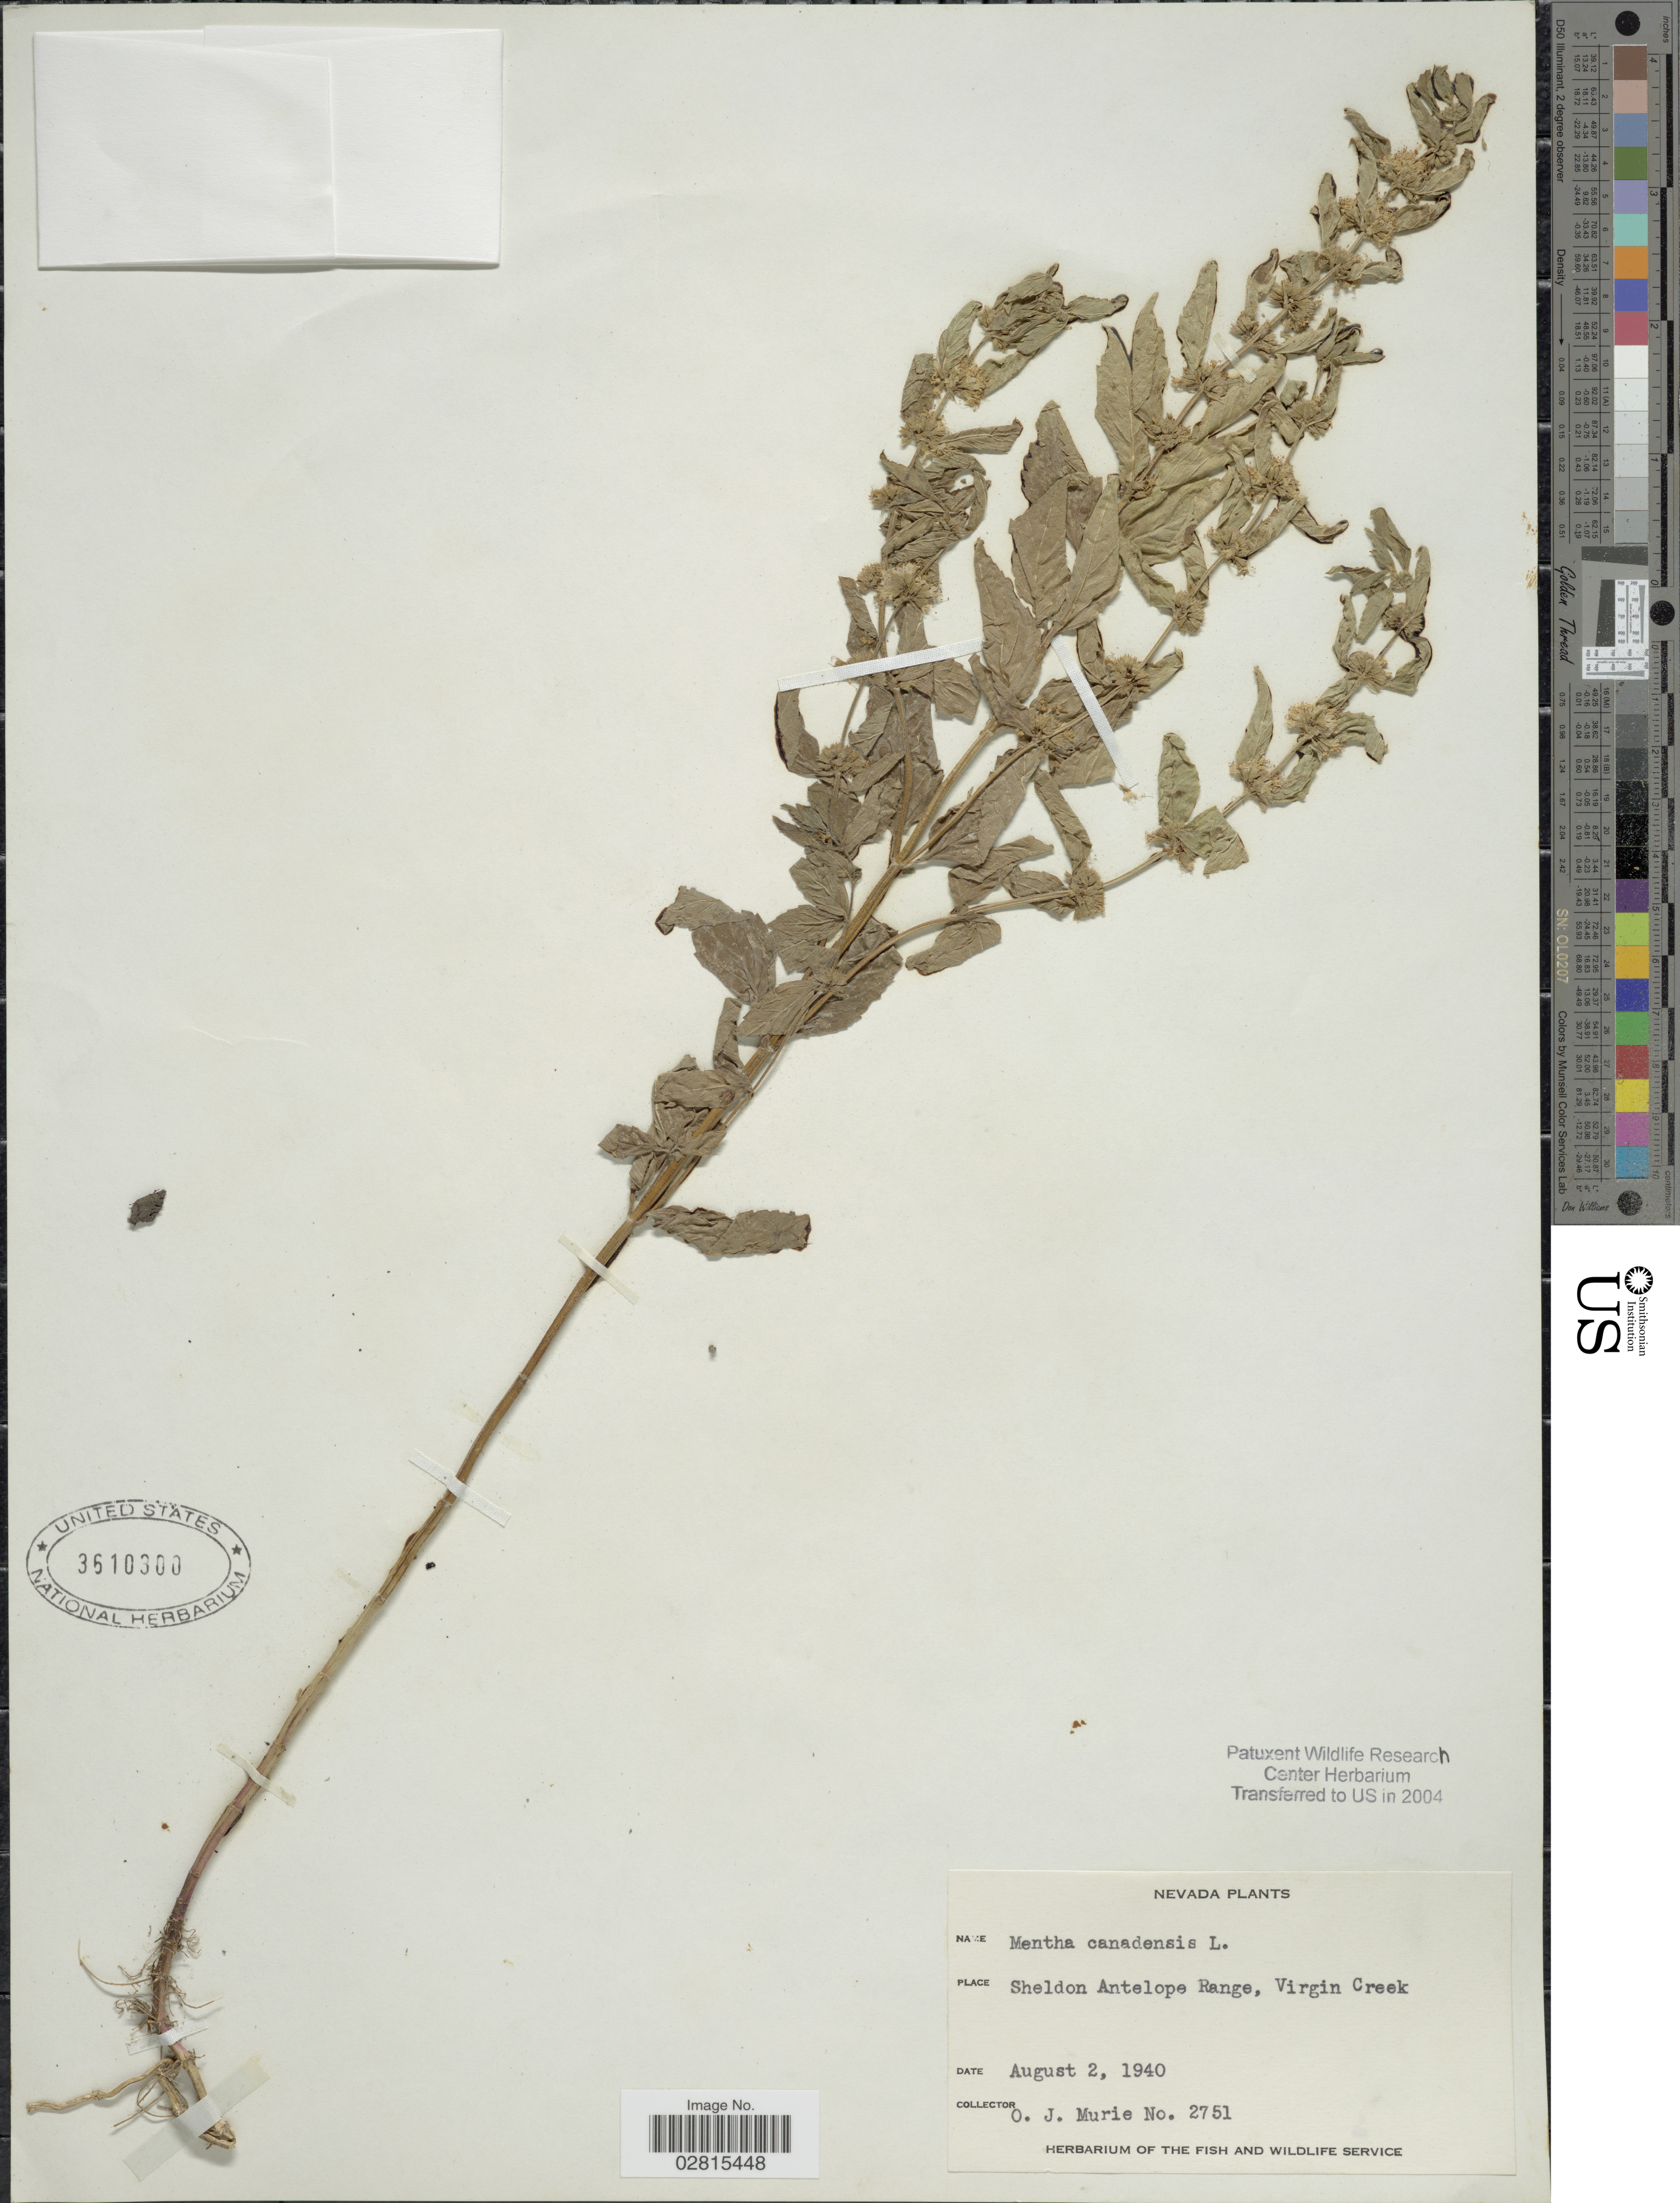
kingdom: Plantae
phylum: Tracheophyta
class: Magnoliopsida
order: Lamiales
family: Lamiaceae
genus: Mentha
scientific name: Mentha canadensis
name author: L.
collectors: O. Murie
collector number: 2751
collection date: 1940-08-02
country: United States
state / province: Nevada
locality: Sheldon Antelope Range, Virgin Creek.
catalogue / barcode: US 3610300